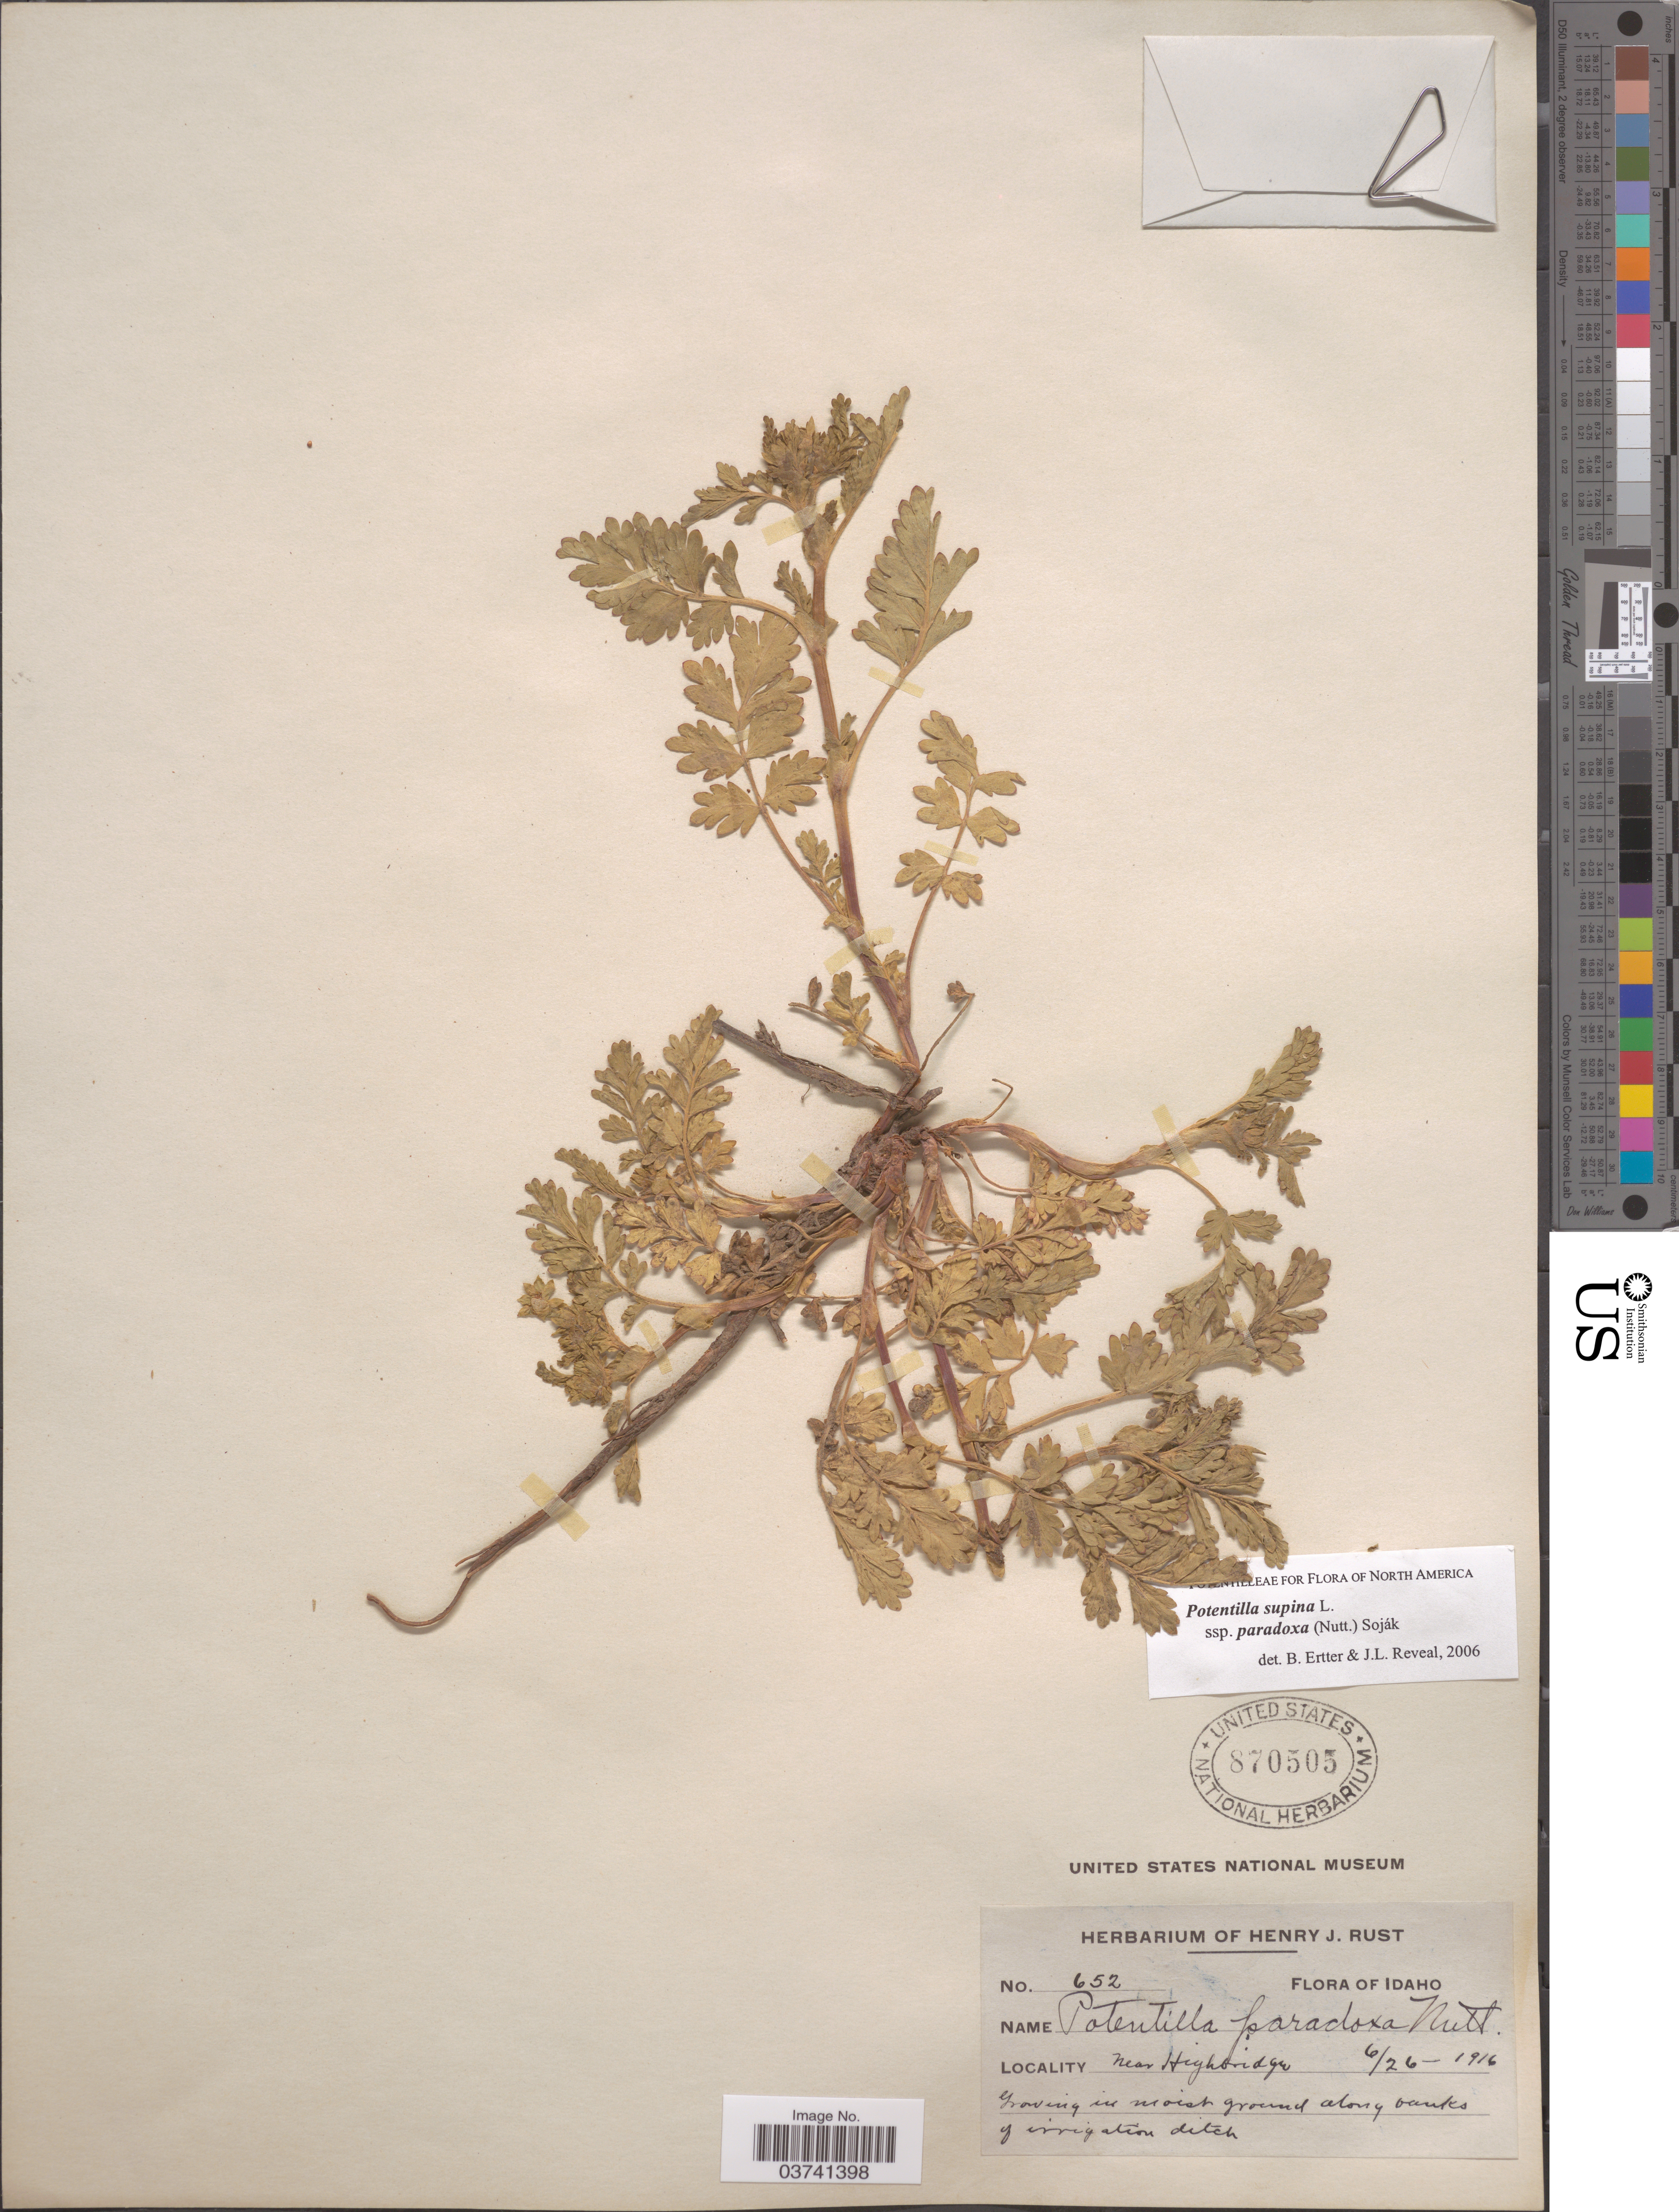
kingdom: Plantae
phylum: Tracheophyta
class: Magnoliopsida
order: Rosales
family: Rosaceae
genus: Potentilla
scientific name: Potentilla supina subsp. paradoxa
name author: (Nutt.) Soják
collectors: ex herb. Henry J. Rust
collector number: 652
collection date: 1916-06-26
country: United States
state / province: Idaho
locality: Near Highbridge.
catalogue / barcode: US 870505